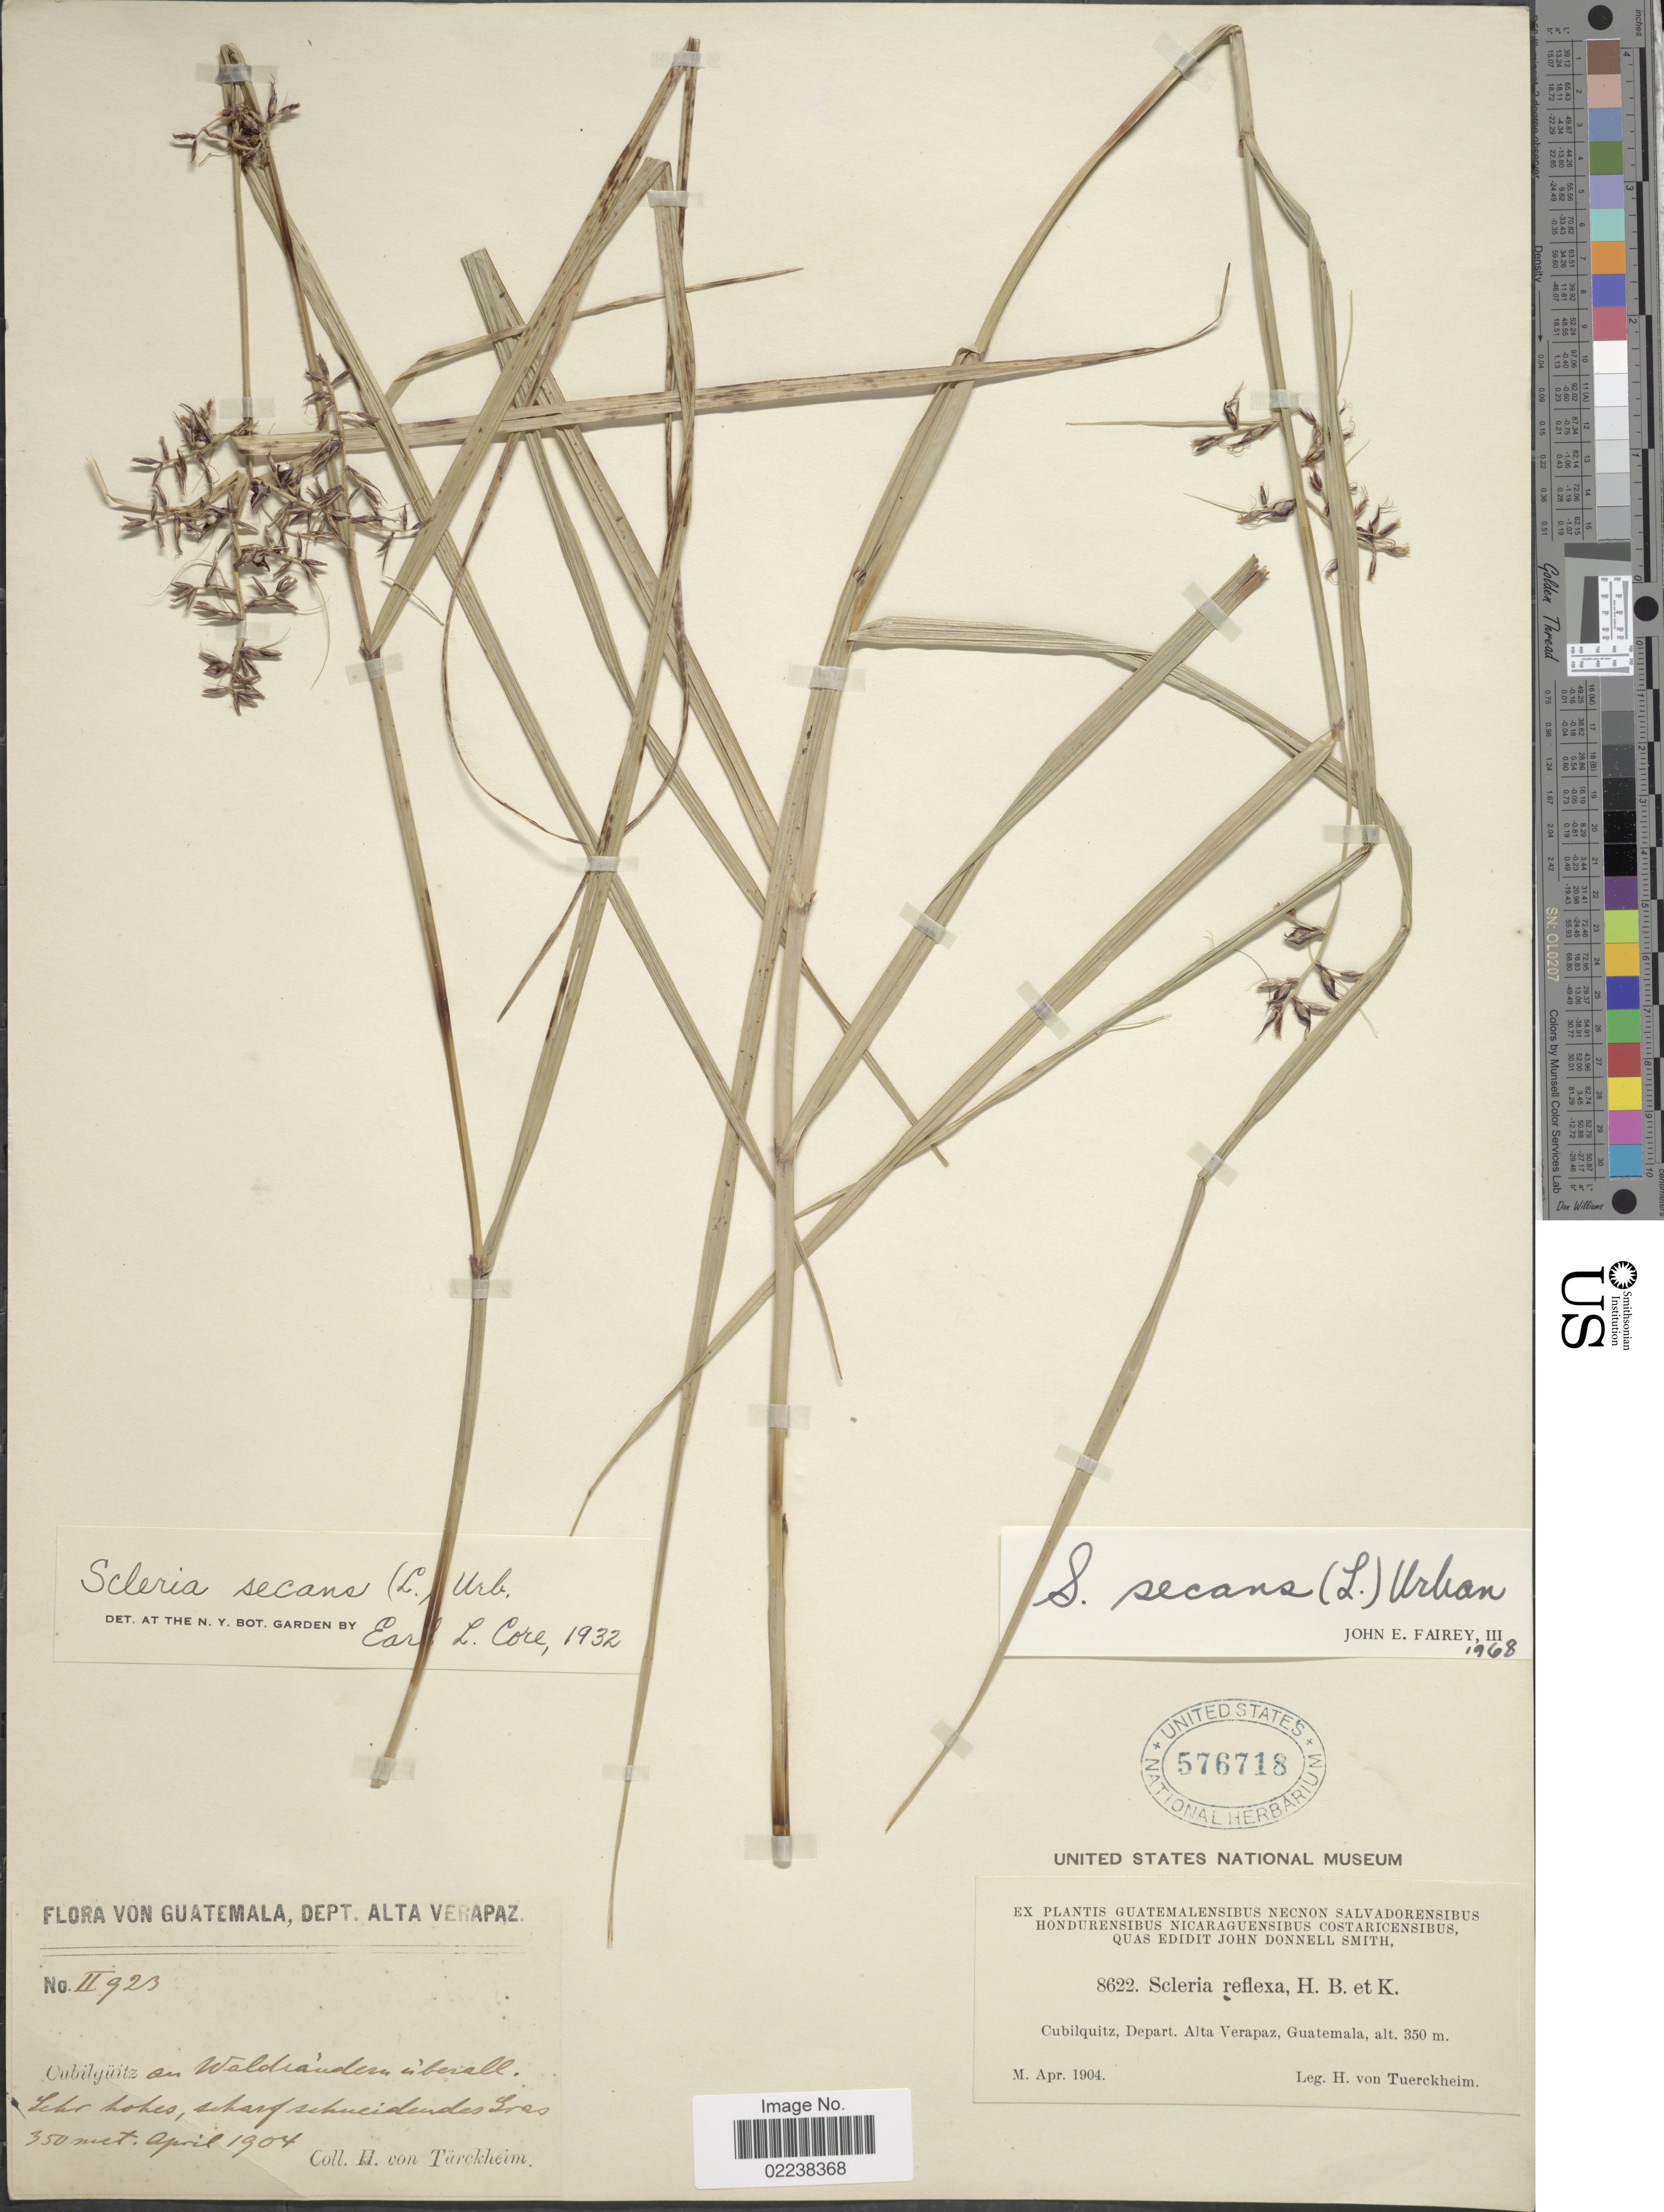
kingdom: Plantae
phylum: Tracheophyta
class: Liliopsida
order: Poales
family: Cyperaceae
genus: Scleria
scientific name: Scleria secans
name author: (L.) Urb.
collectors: H. von Türckheim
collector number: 8622/II 923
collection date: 1904-04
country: Guatemala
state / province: Alta Verapaz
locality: Cubilquitz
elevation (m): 350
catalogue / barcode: US 576718-2